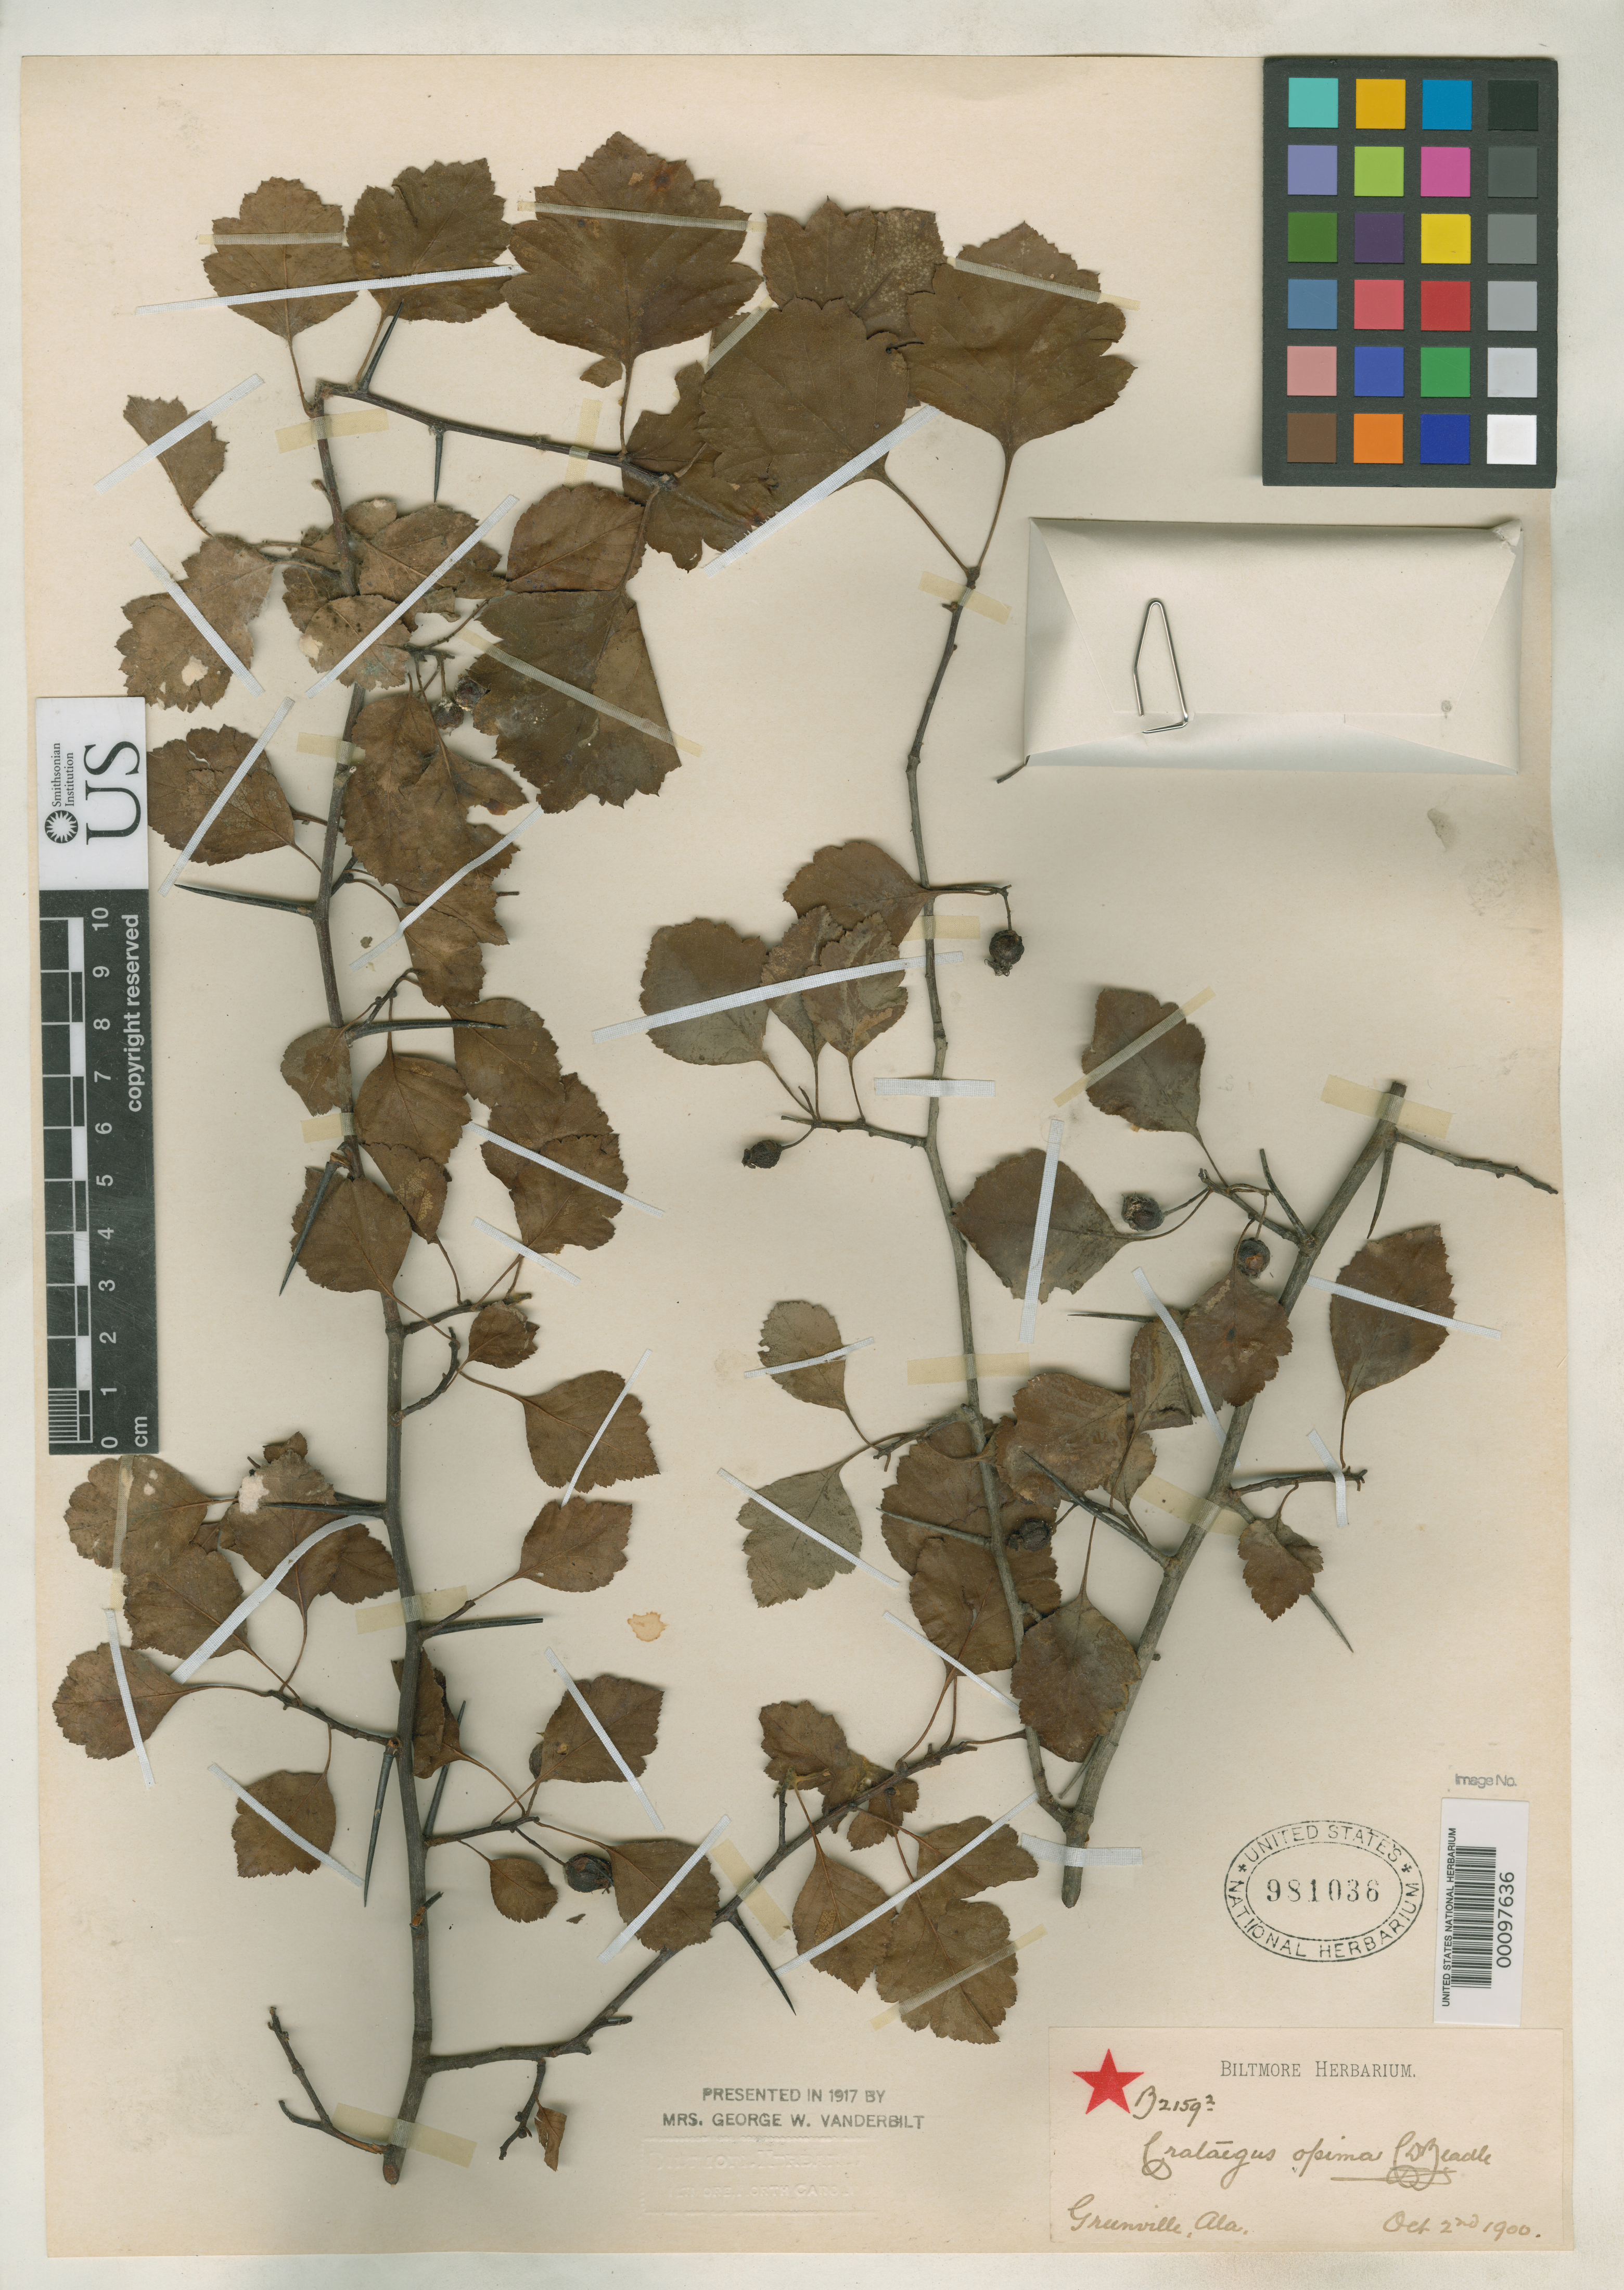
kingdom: Plantae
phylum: Tracheophyta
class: Magnoliopsida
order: Rosales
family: Rosaceae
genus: Crataegus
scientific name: Crataegus opima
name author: Beadle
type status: Holotype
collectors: ex herb. Biltmore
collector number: B 2159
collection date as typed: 02 Oct 1900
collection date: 1900-10-02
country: United States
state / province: Alabama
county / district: Butler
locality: Greenville.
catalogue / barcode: US 981036